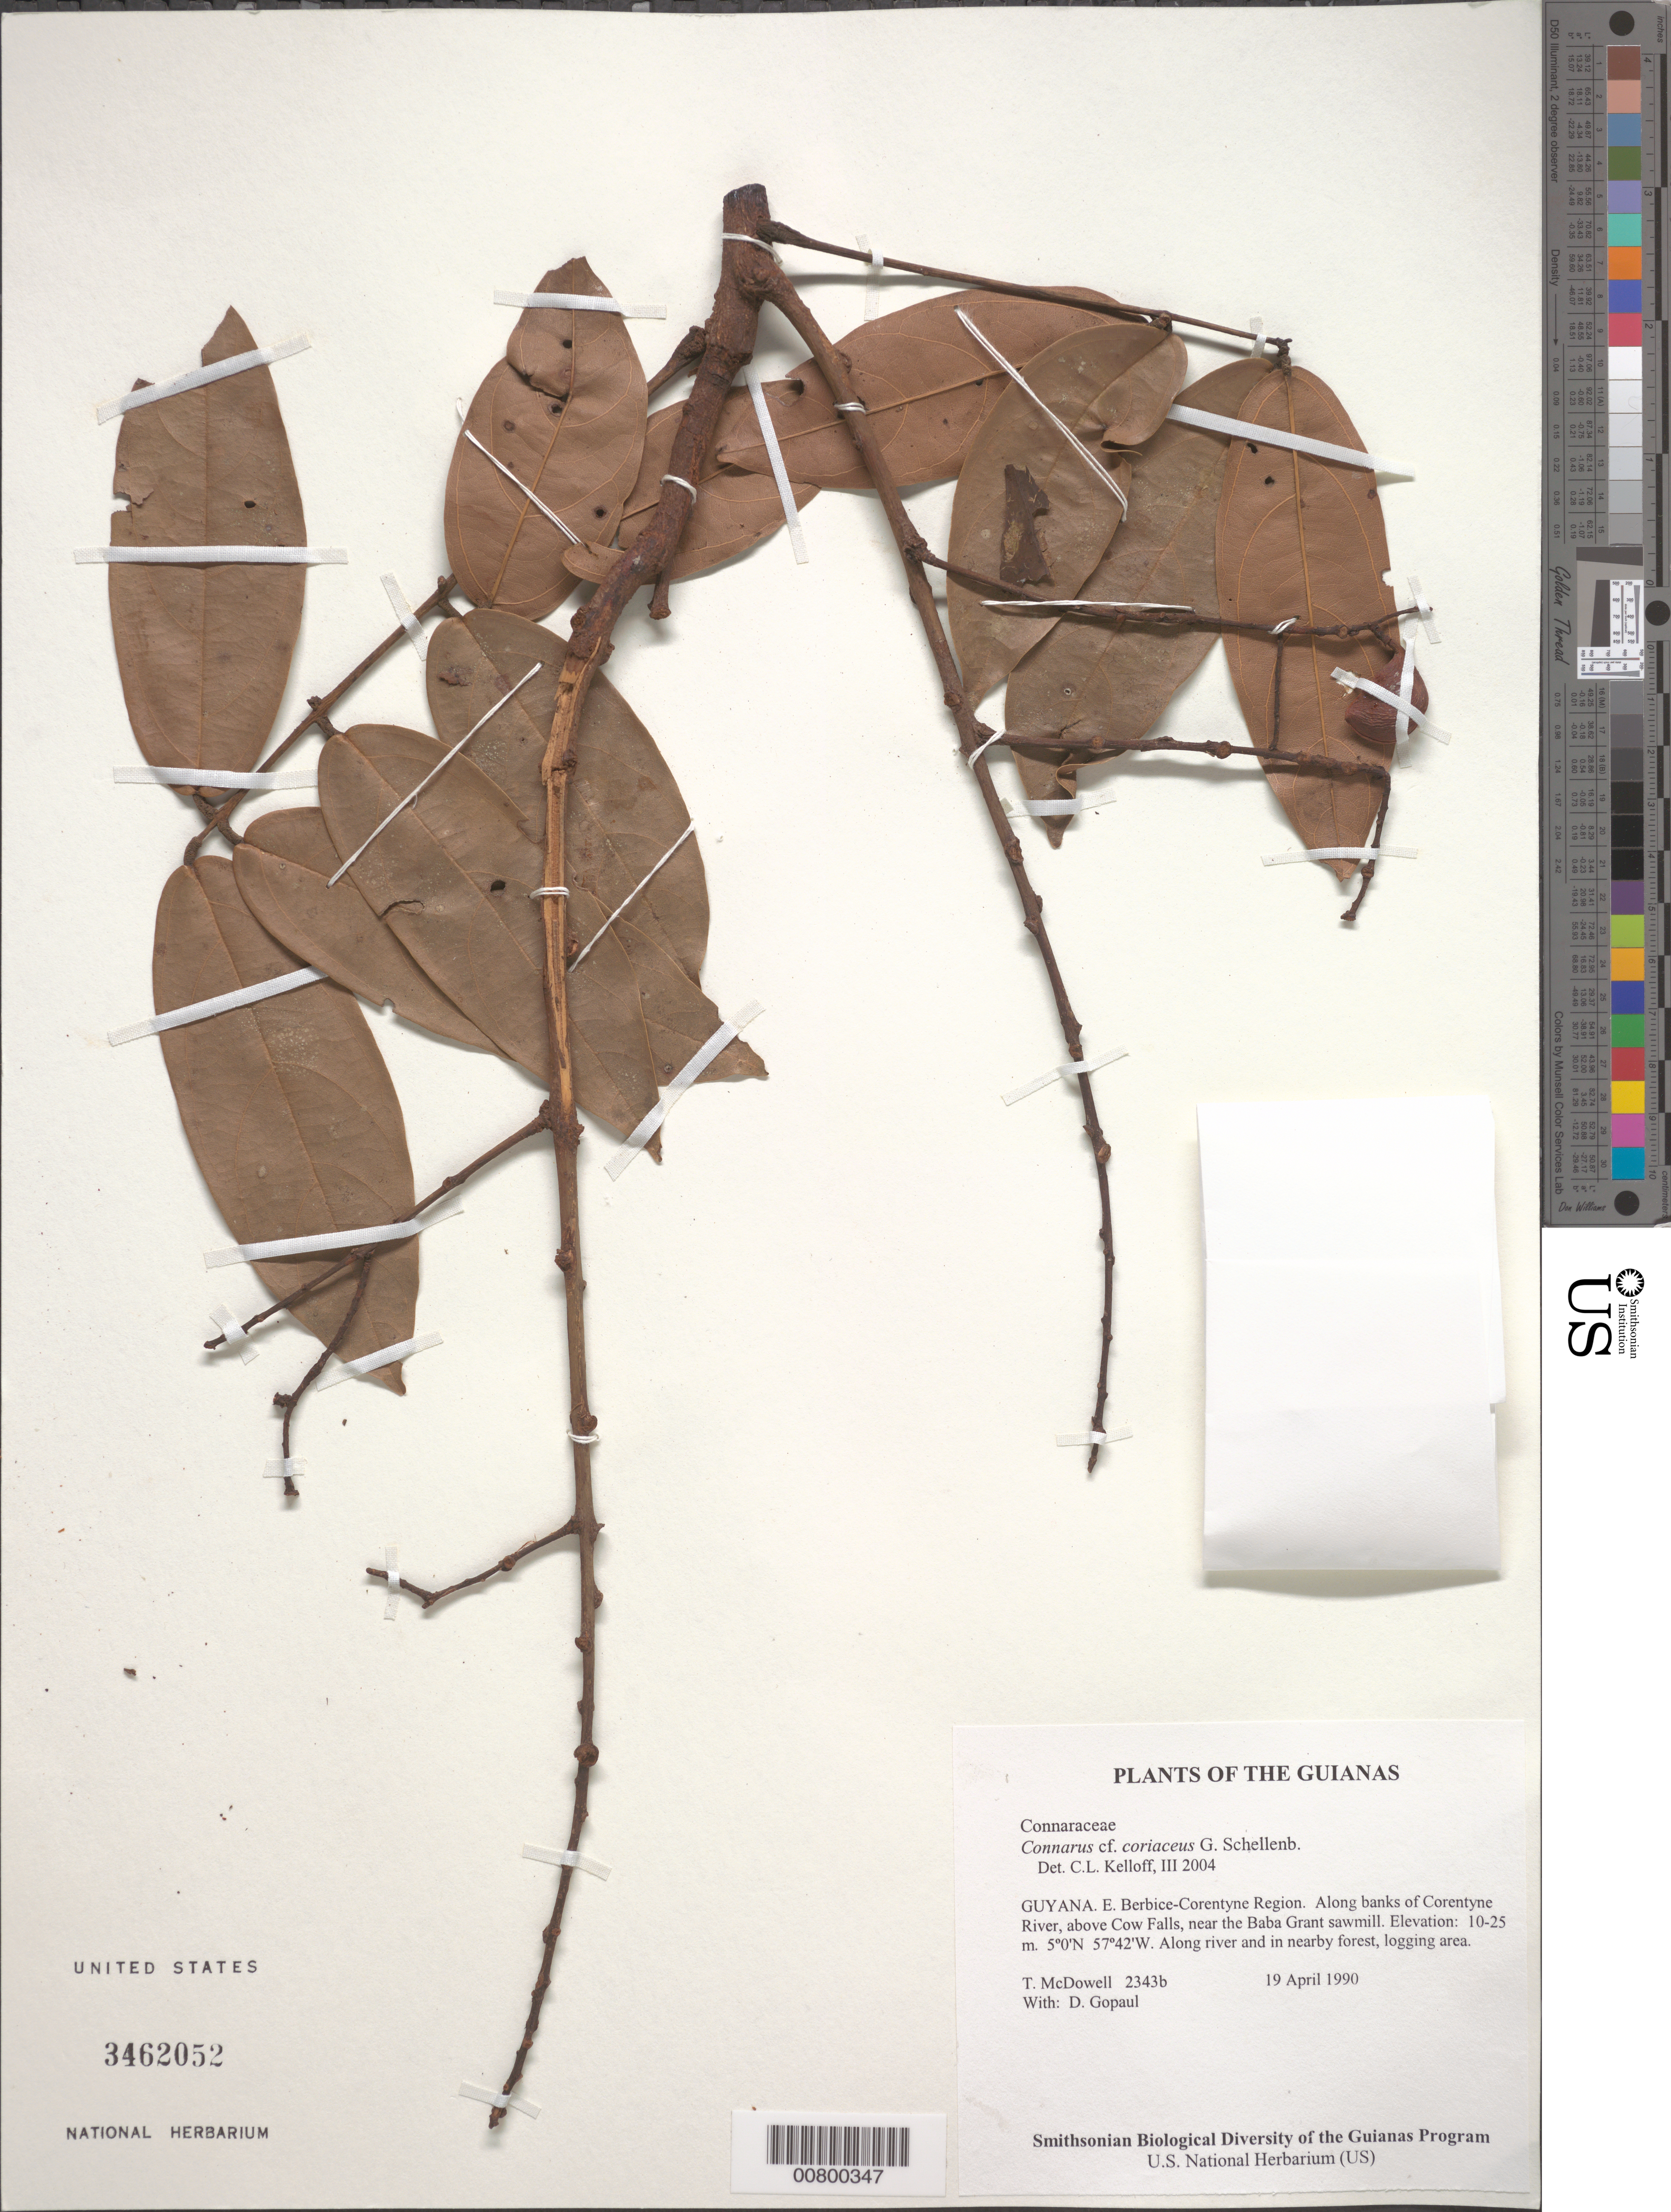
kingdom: Plantae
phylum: Tracheophyta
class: Magnoliopsida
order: Oxalidales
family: Connaraceae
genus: Connarus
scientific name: Connarus coriaceus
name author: G. Schellenb.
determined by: Kelloff, Carol L., (US), Smithsonian Institution - National Museum of Natural History (UNITED STATES)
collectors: T. McDowell & D. Gopaul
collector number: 2343 b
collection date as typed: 19 April 1990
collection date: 1990-04-19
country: Guyana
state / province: E. Berbice-Corentyne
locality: Along banks of Corentyne River, above Cow Falls, near the Baba Grant sawmill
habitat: Along river and in nearby forest, logging area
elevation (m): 10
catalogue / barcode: US 3462052